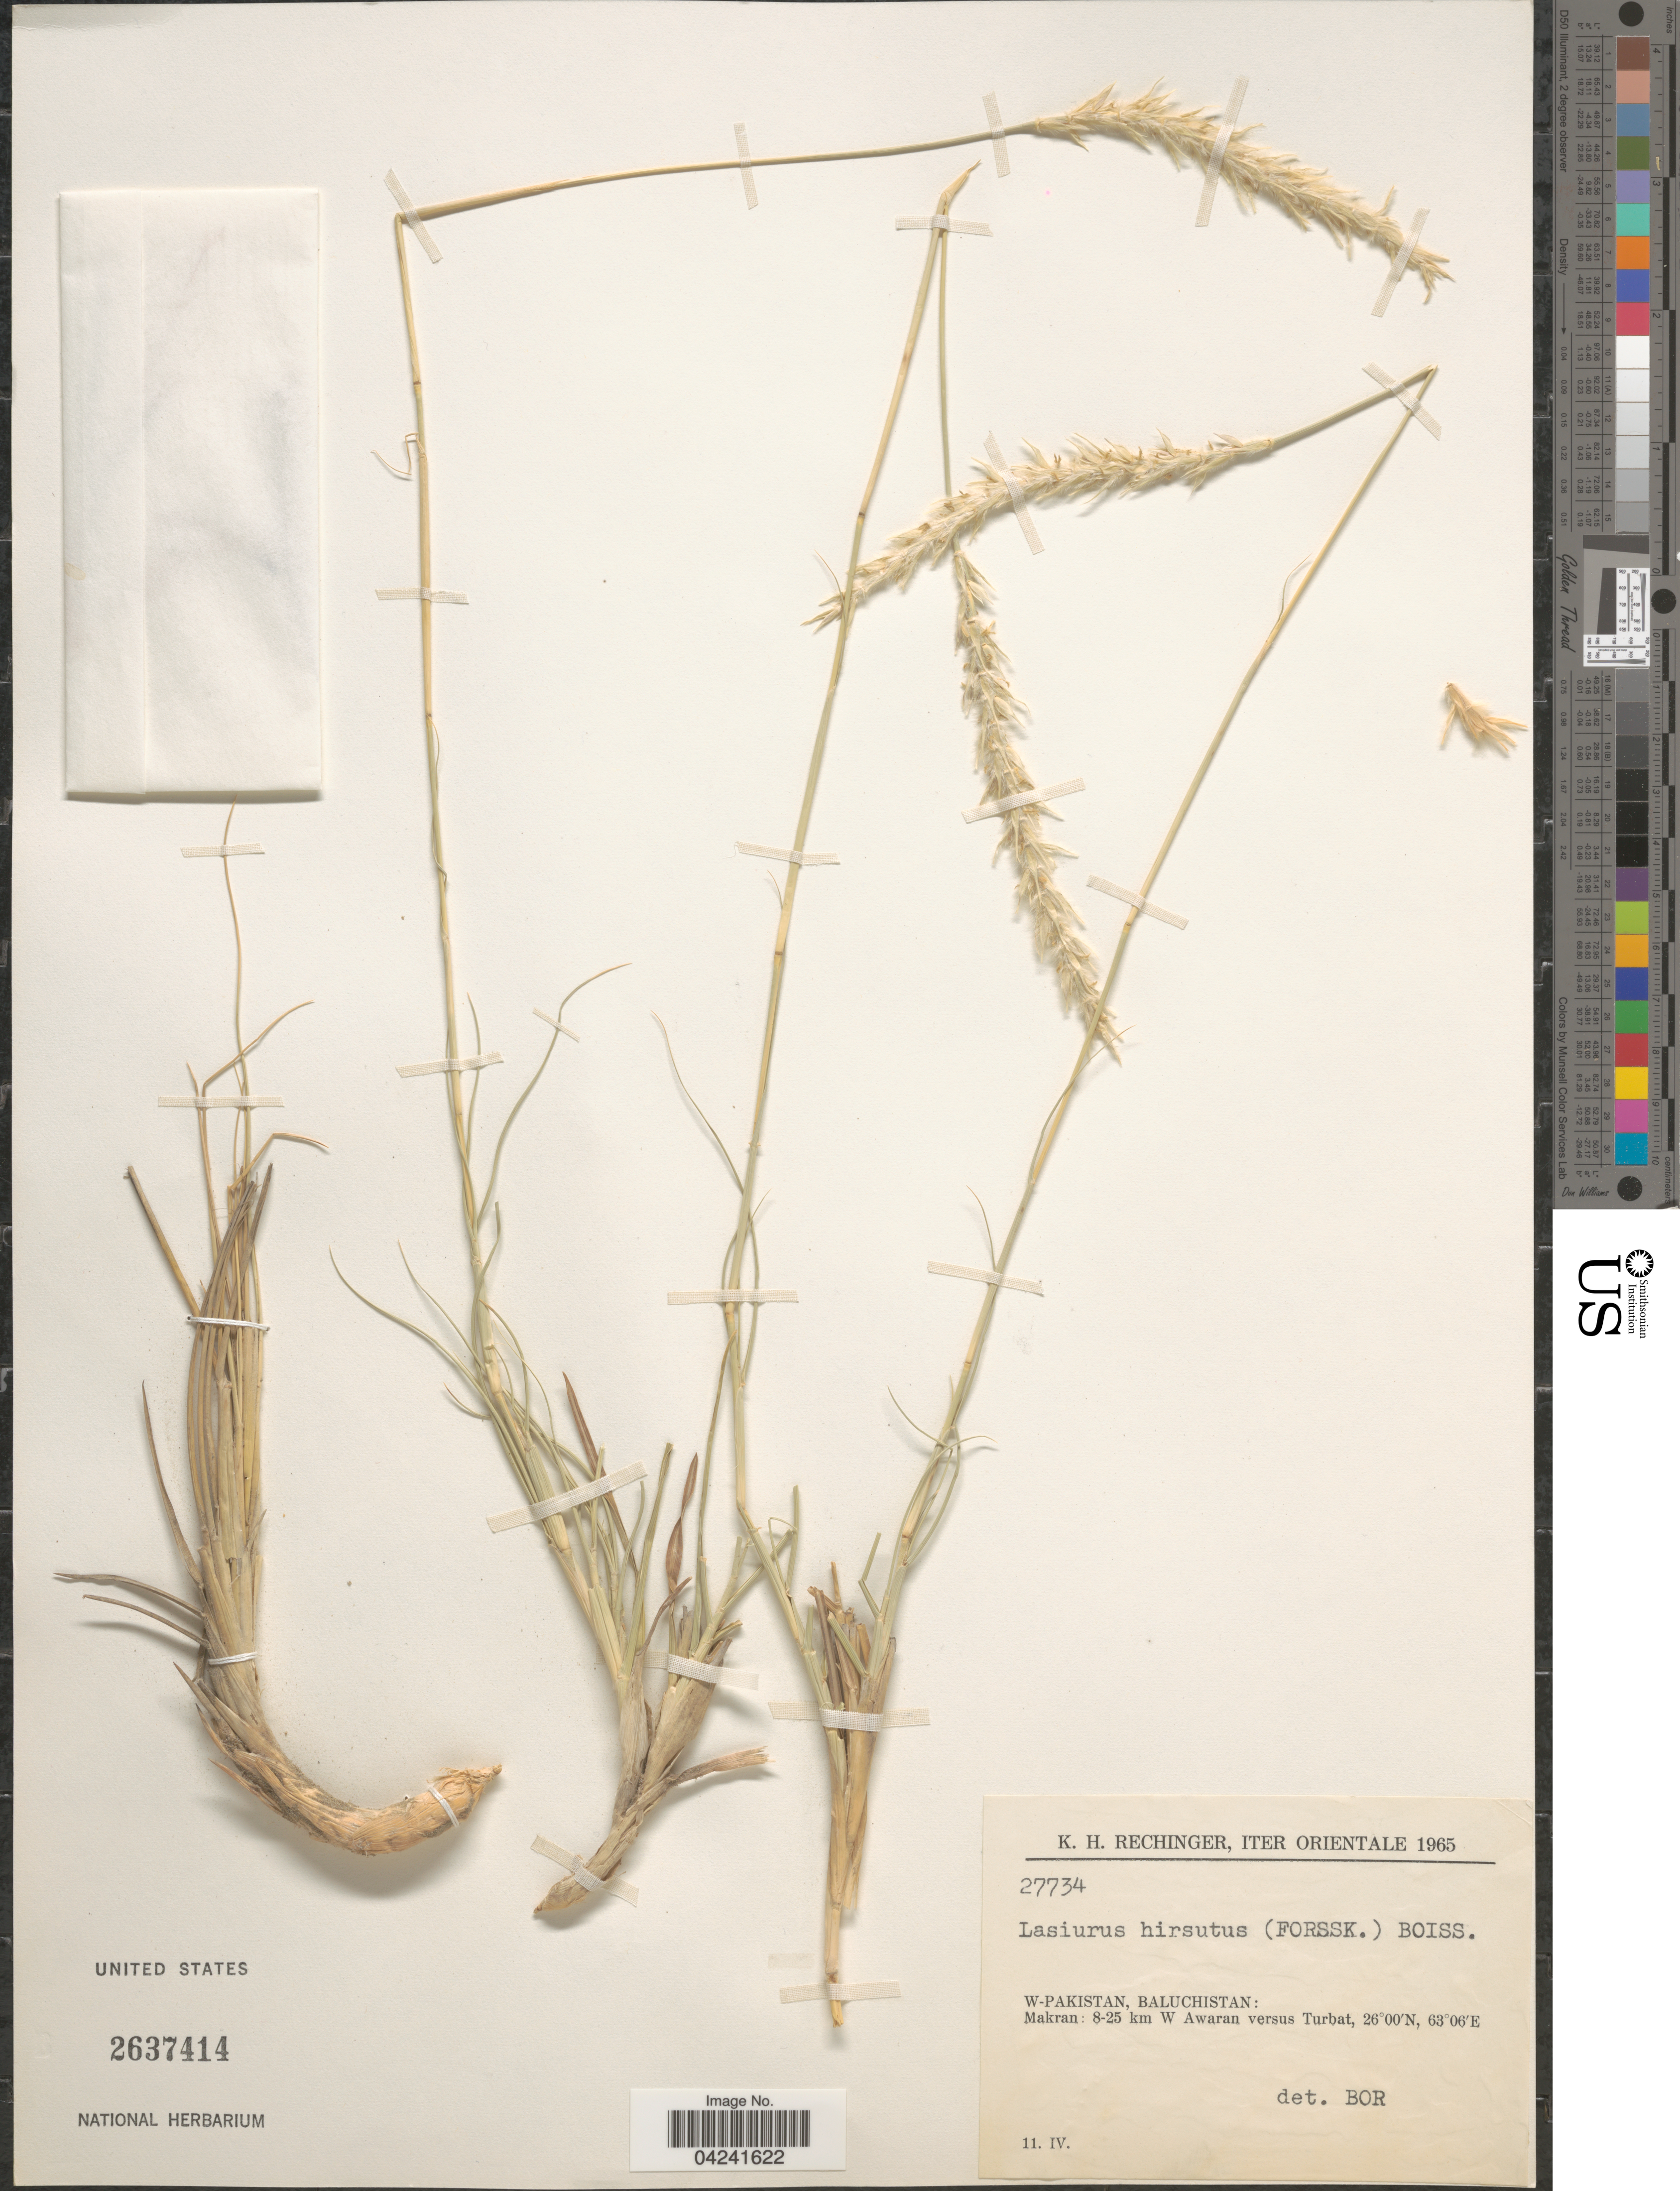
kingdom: Plantae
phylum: Tracheophyta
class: Liliopsida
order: Poales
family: Poaceae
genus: Lasiurus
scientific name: Lasiurus scindicus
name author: Henr.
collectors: K. H. Rechinger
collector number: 27734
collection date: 1965-04-11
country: Pakistan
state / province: Balochistan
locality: Iter Orientale 1965. W-Pakistan, Baluchistan: Makran: 8-25 km W Awaran versus Turbat.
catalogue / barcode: US 2637414